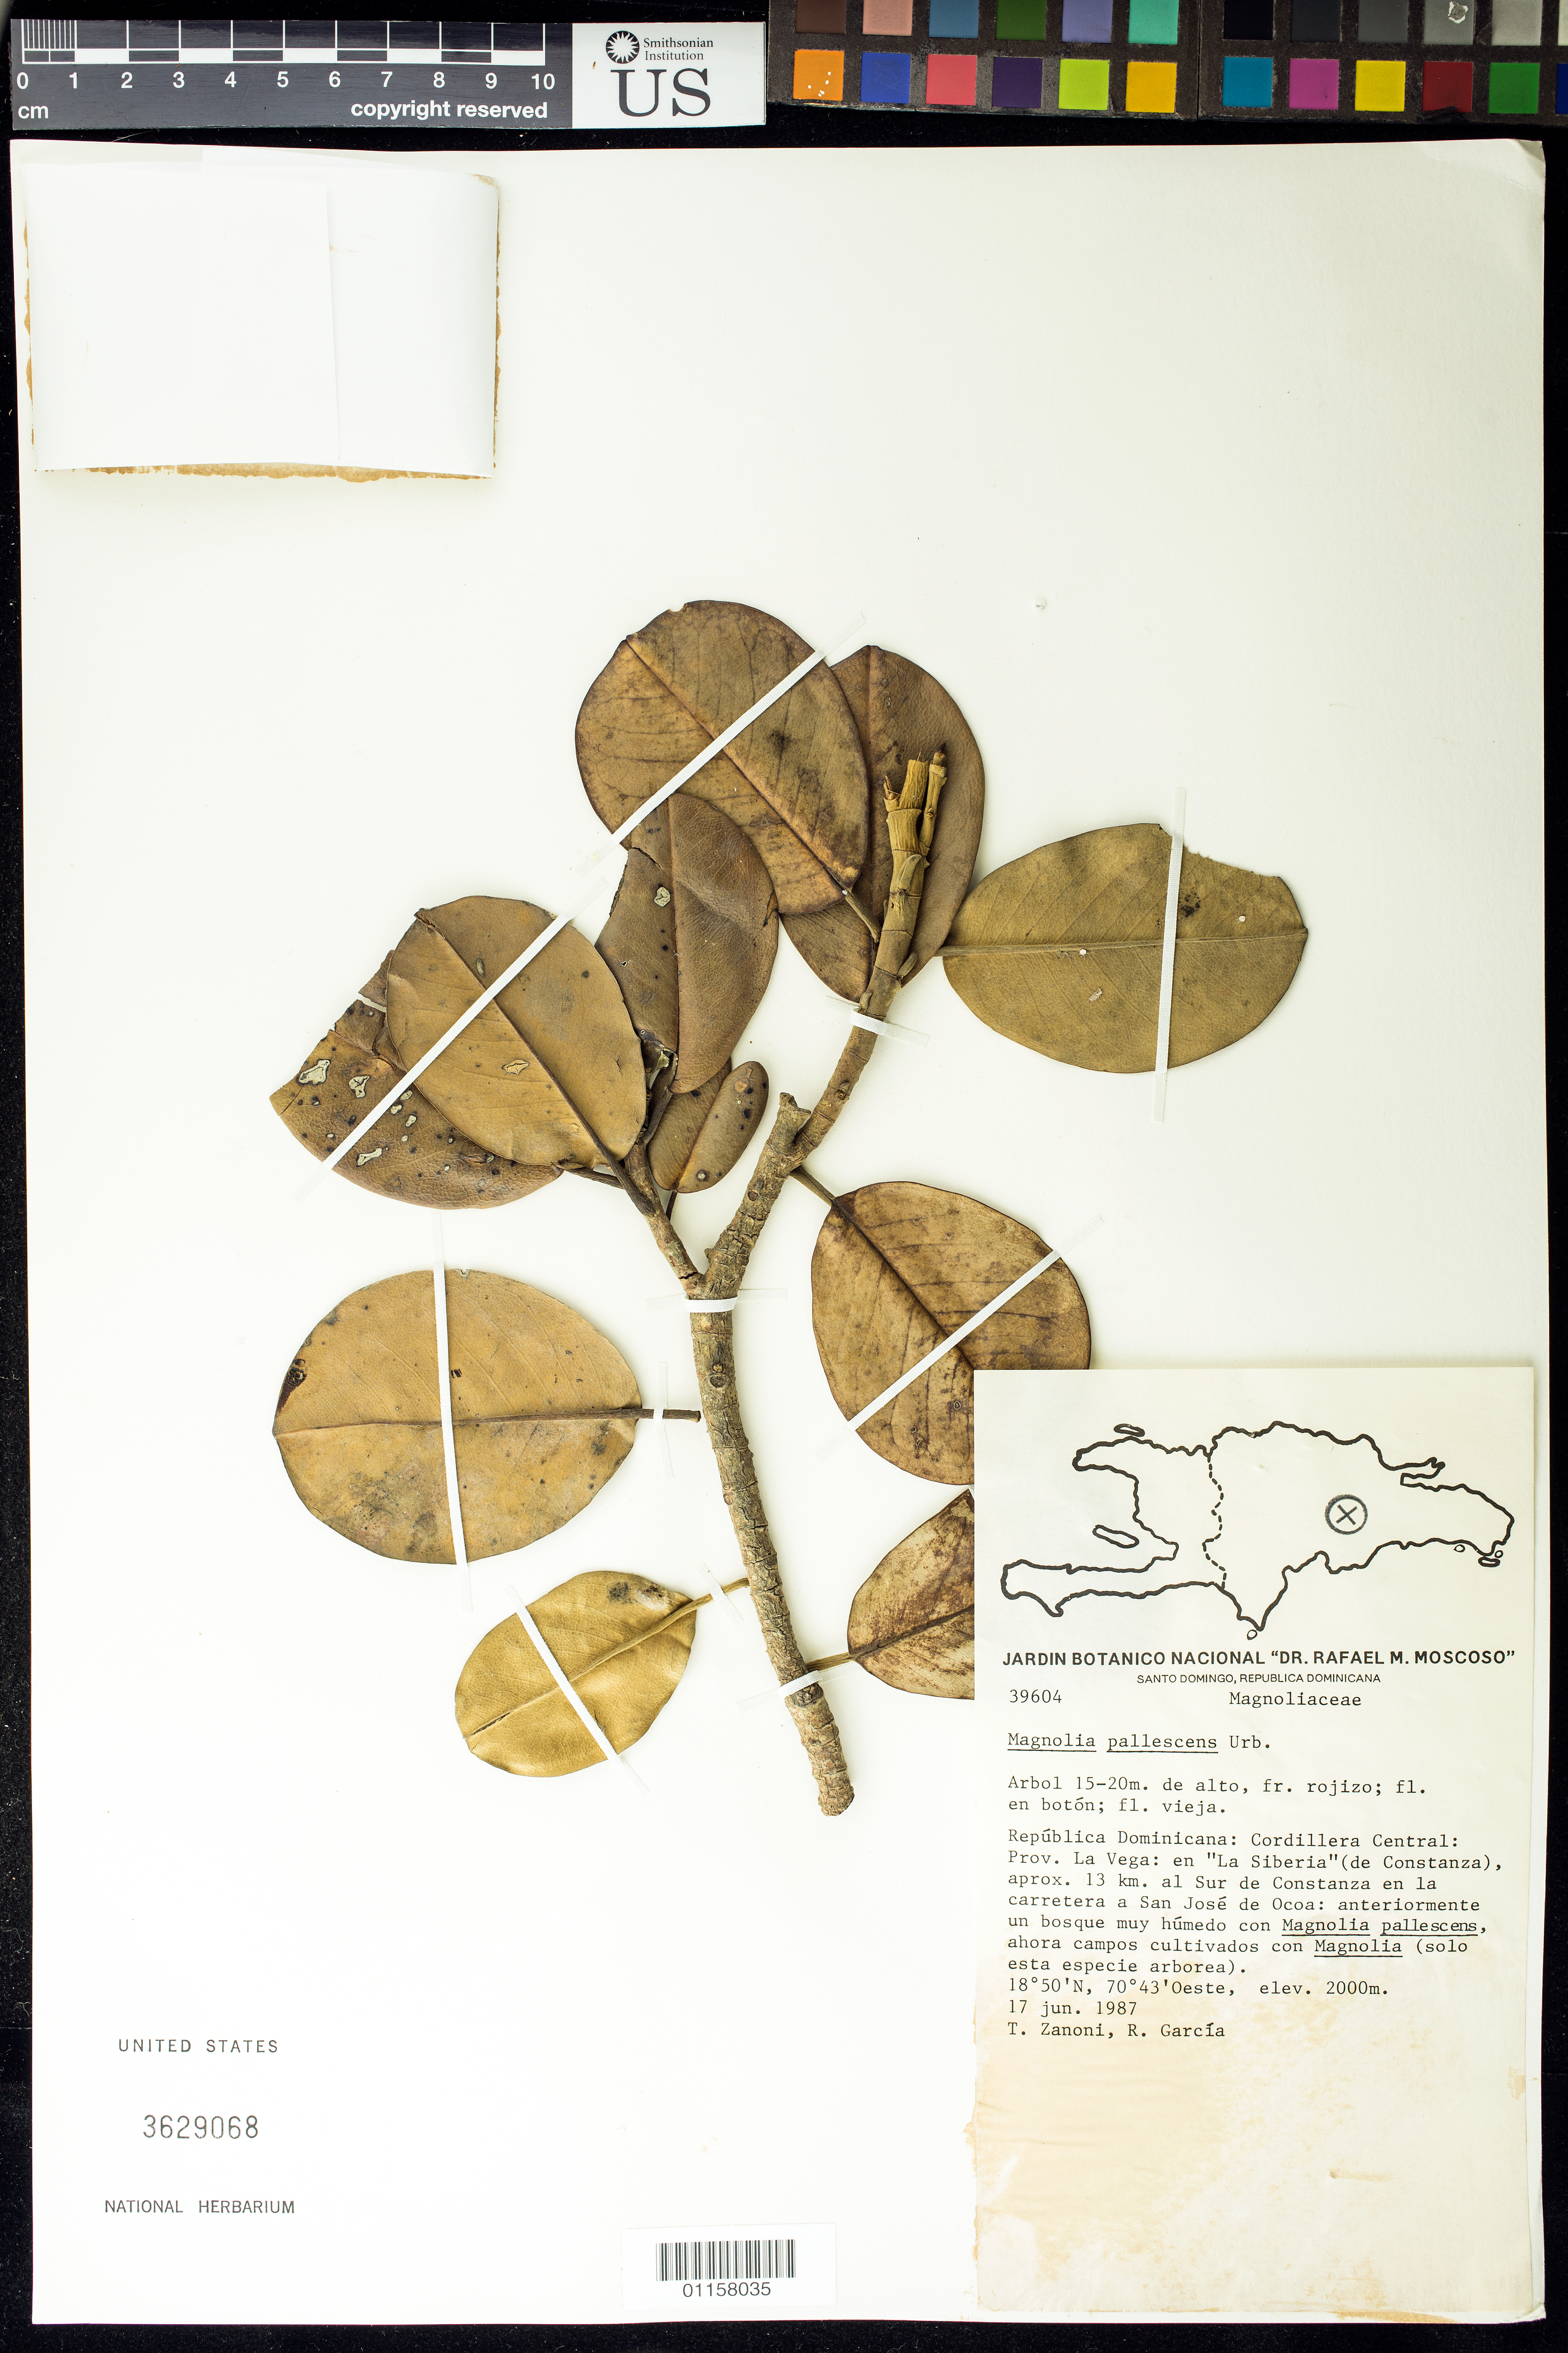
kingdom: Plantae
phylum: Tracheophyta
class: Magnoliopsida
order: Magnoliales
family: Magnoliaceae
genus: Magnolia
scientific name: Magnolia pallescens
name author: Urb. & Ekman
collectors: T. A. Zanoni & R. García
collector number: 39604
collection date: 1987-06-17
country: Dominican Republic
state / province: La Vega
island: Hispaniola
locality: Cordillera Central, en "La Siberia" (de Constanza), aprox. 13 km al Sur de Constanza en la carretera a San José de Ocoa.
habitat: Anteriormente un bosque muy húmedo con Magnolia pallescens, ahora campos cultivados con Magnolia (solo esta especie arborea).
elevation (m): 2000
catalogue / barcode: US 3629068